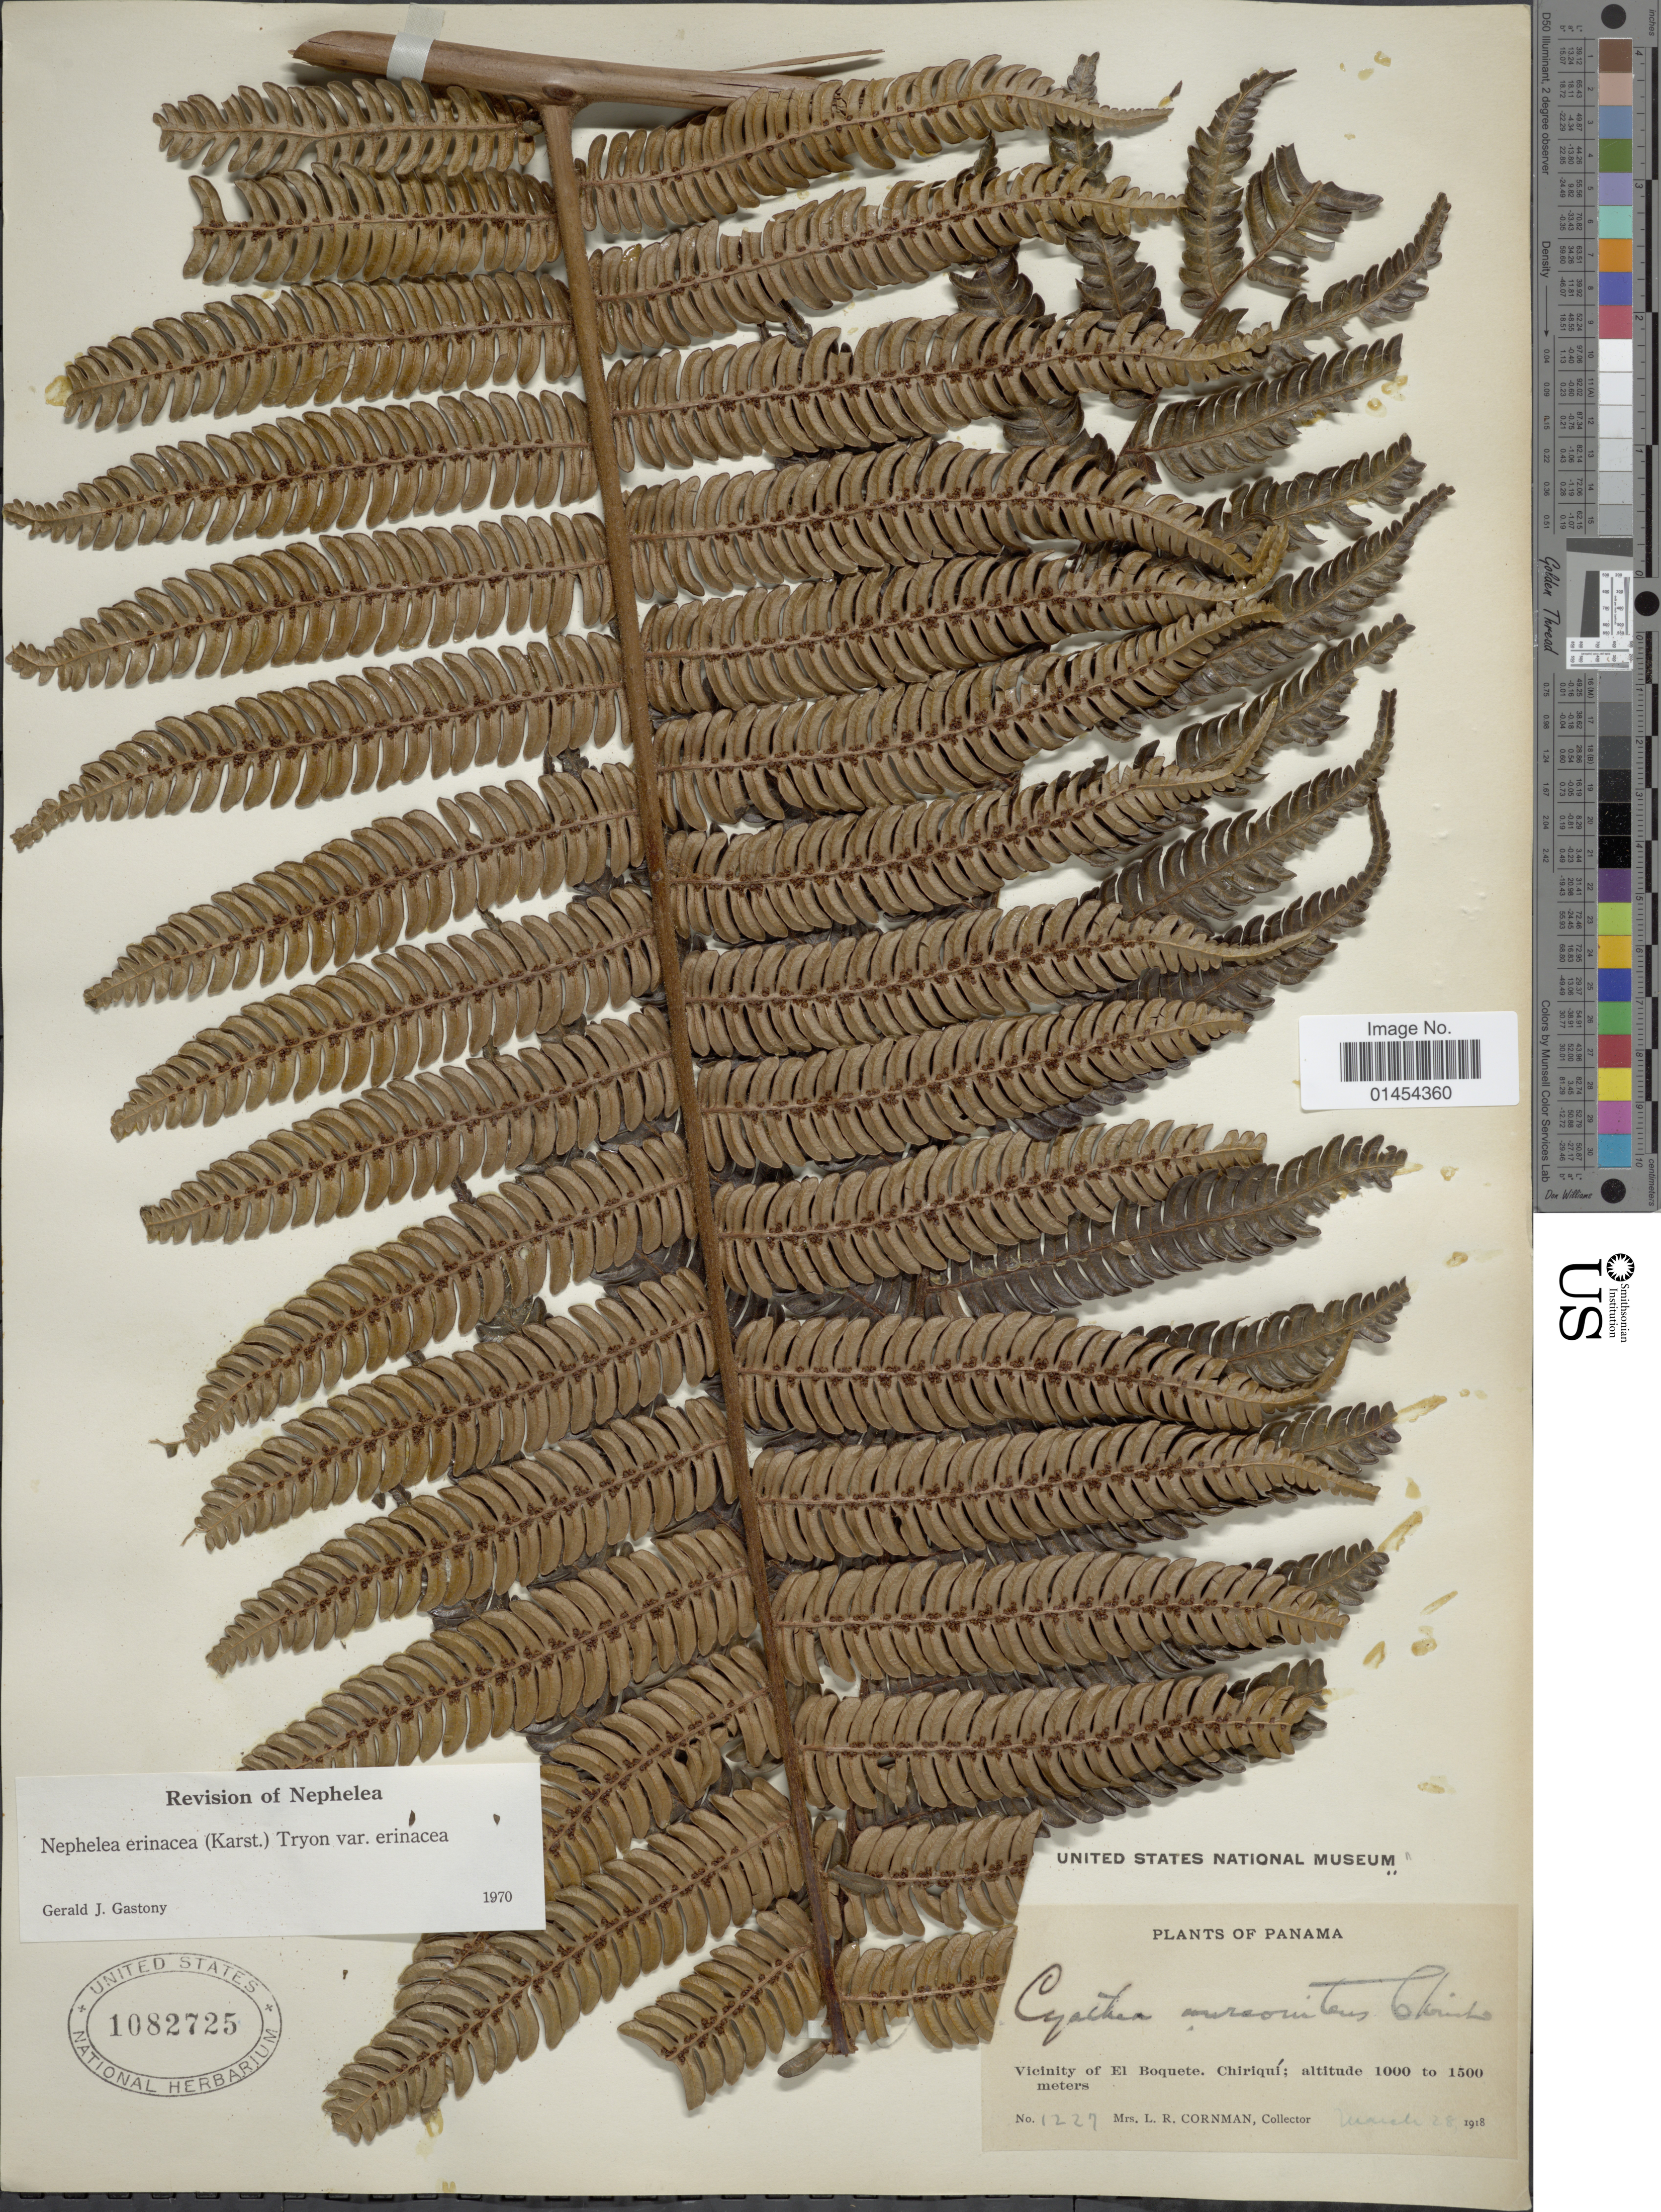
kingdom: Plantae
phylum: Tracheophyta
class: Polypodiopsida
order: Cyatheales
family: Cyatheaceae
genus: Alsophila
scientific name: Alsophila erinacea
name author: (H. Karst.) D.S. Conant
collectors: L. Cornman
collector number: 1227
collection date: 1918-03-28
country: Panama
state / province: Chiriqui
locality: Vicinity of El Boquete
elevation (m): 1000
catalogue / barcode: US 1082725